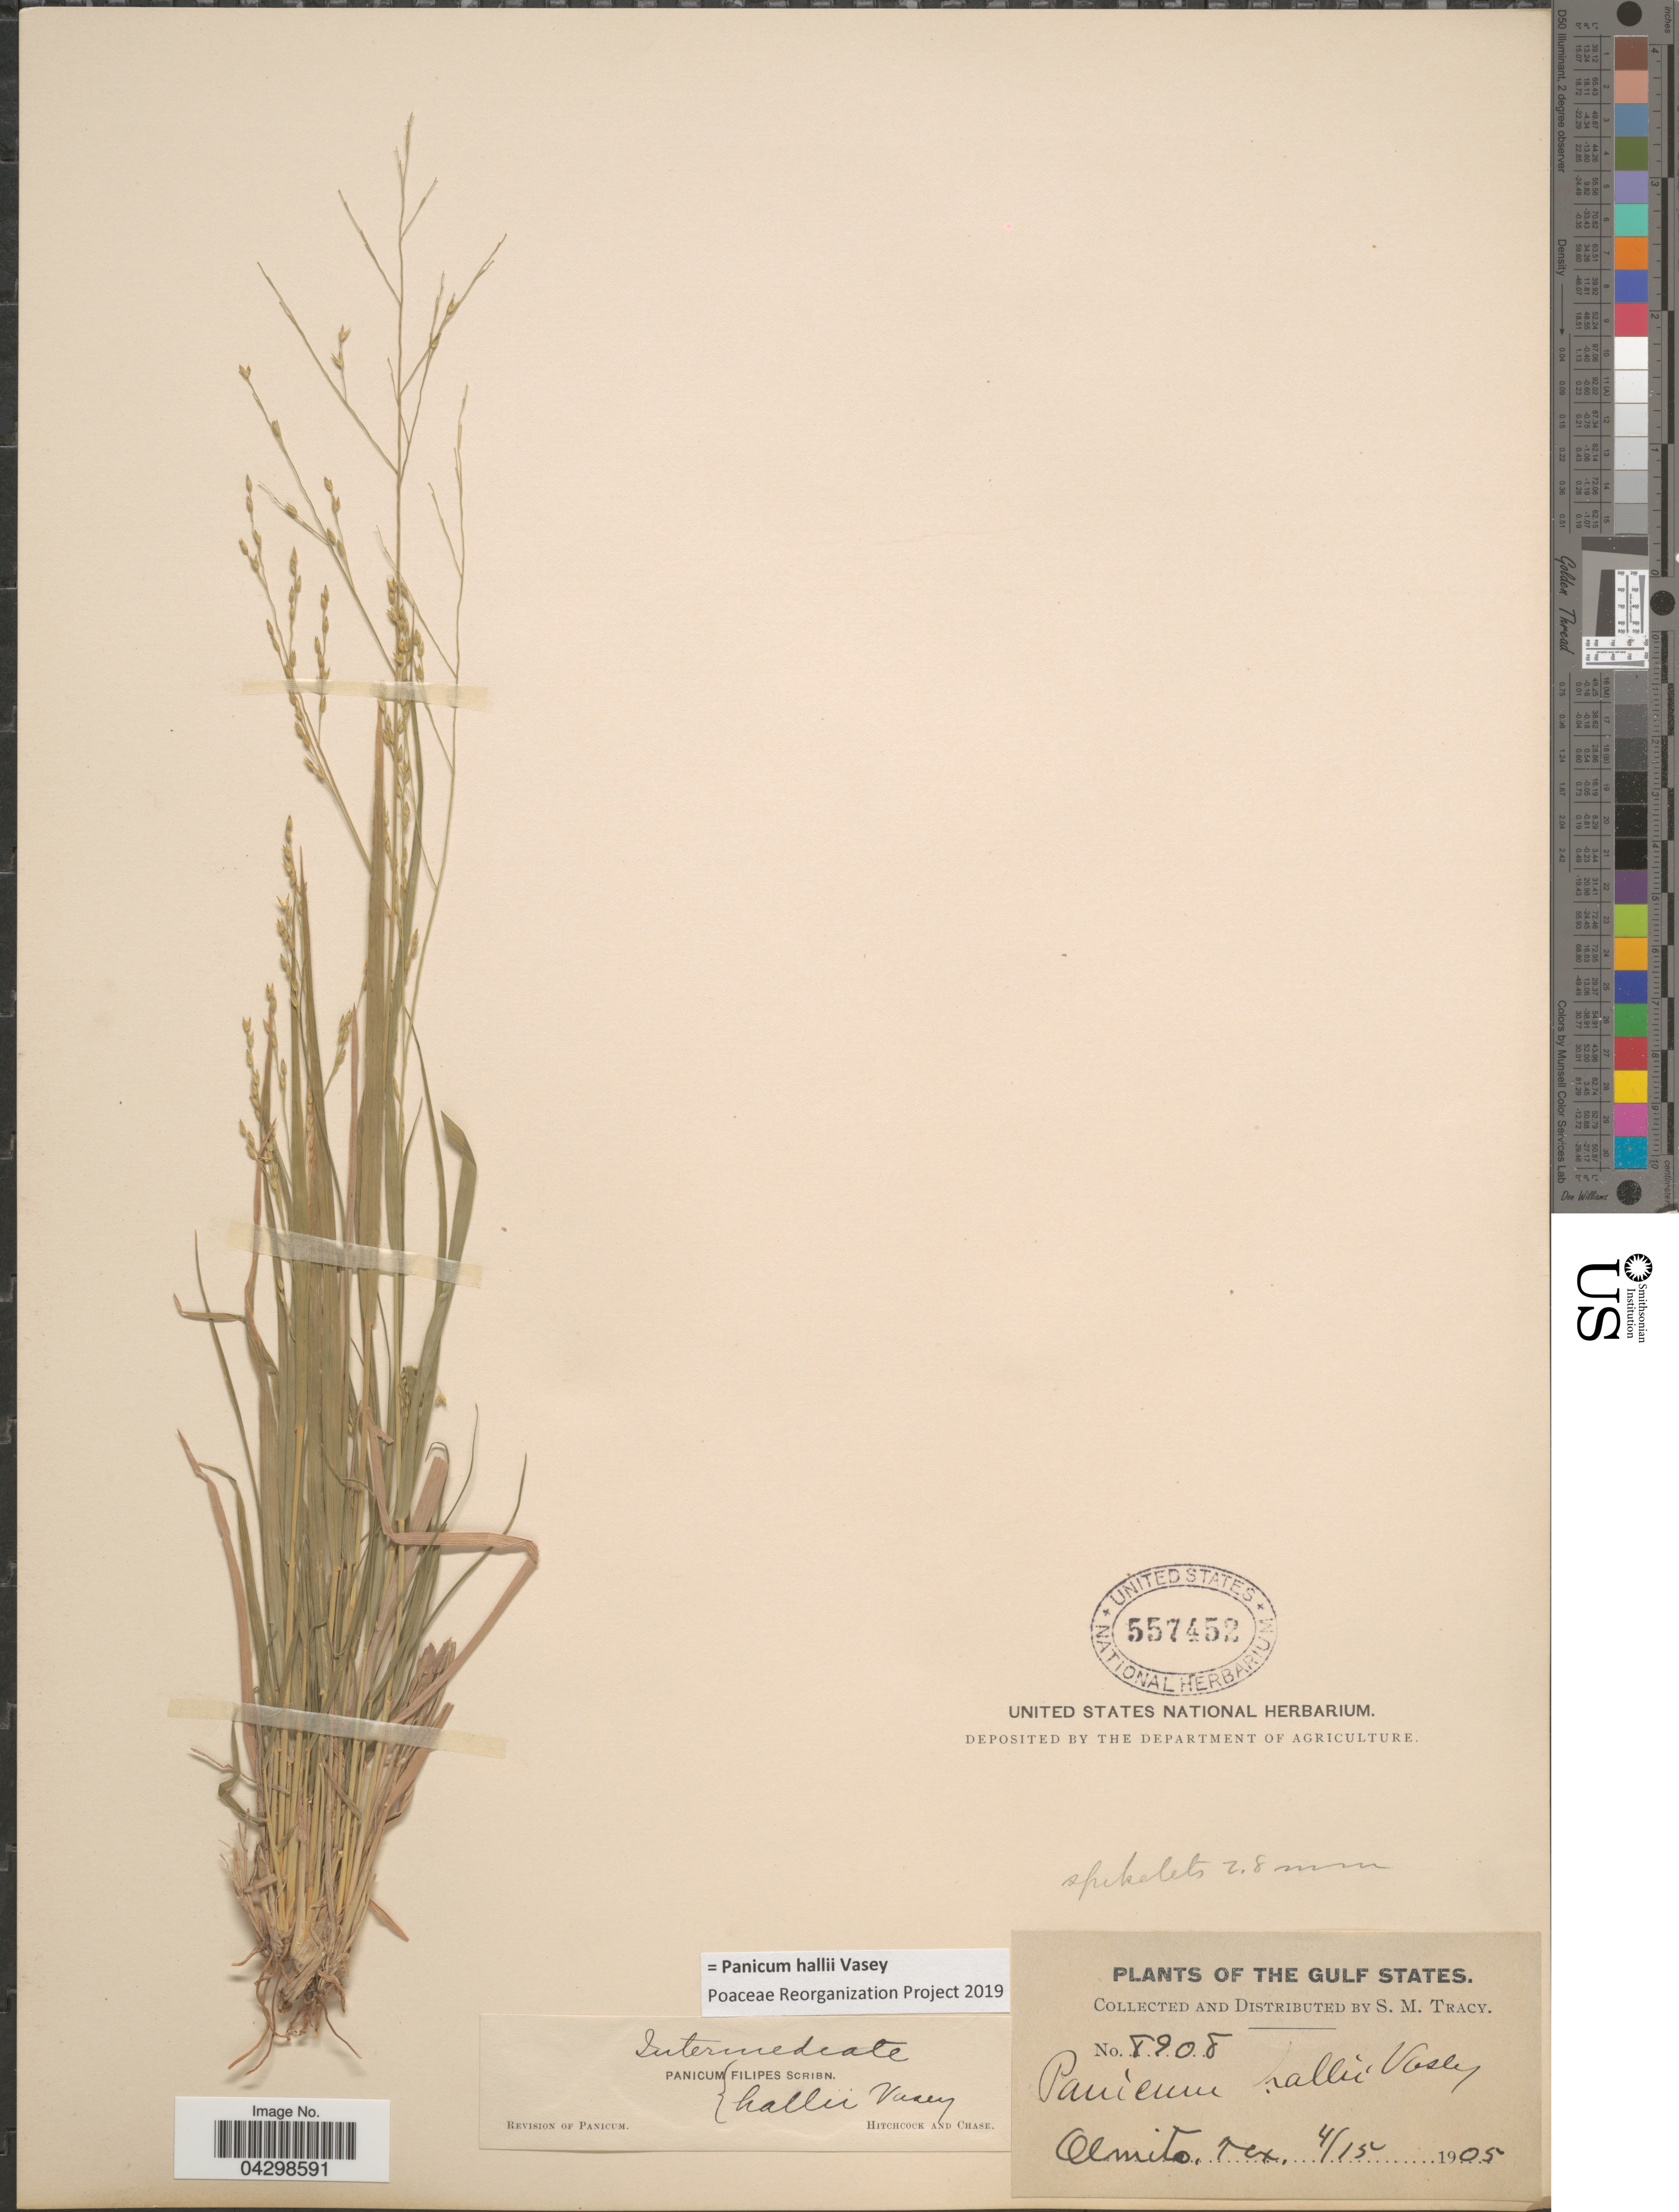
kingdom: Plantae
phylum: Tracheophyta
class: Liliopsida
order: Poales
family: Poaceae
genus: Panicum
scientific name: Panicum hallii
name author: Vasey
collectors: S. M. Tracy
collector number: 8908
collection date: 1905-04-15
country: United States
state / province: Texas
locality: The Gulf States. Olmito.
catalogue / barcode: US 557452